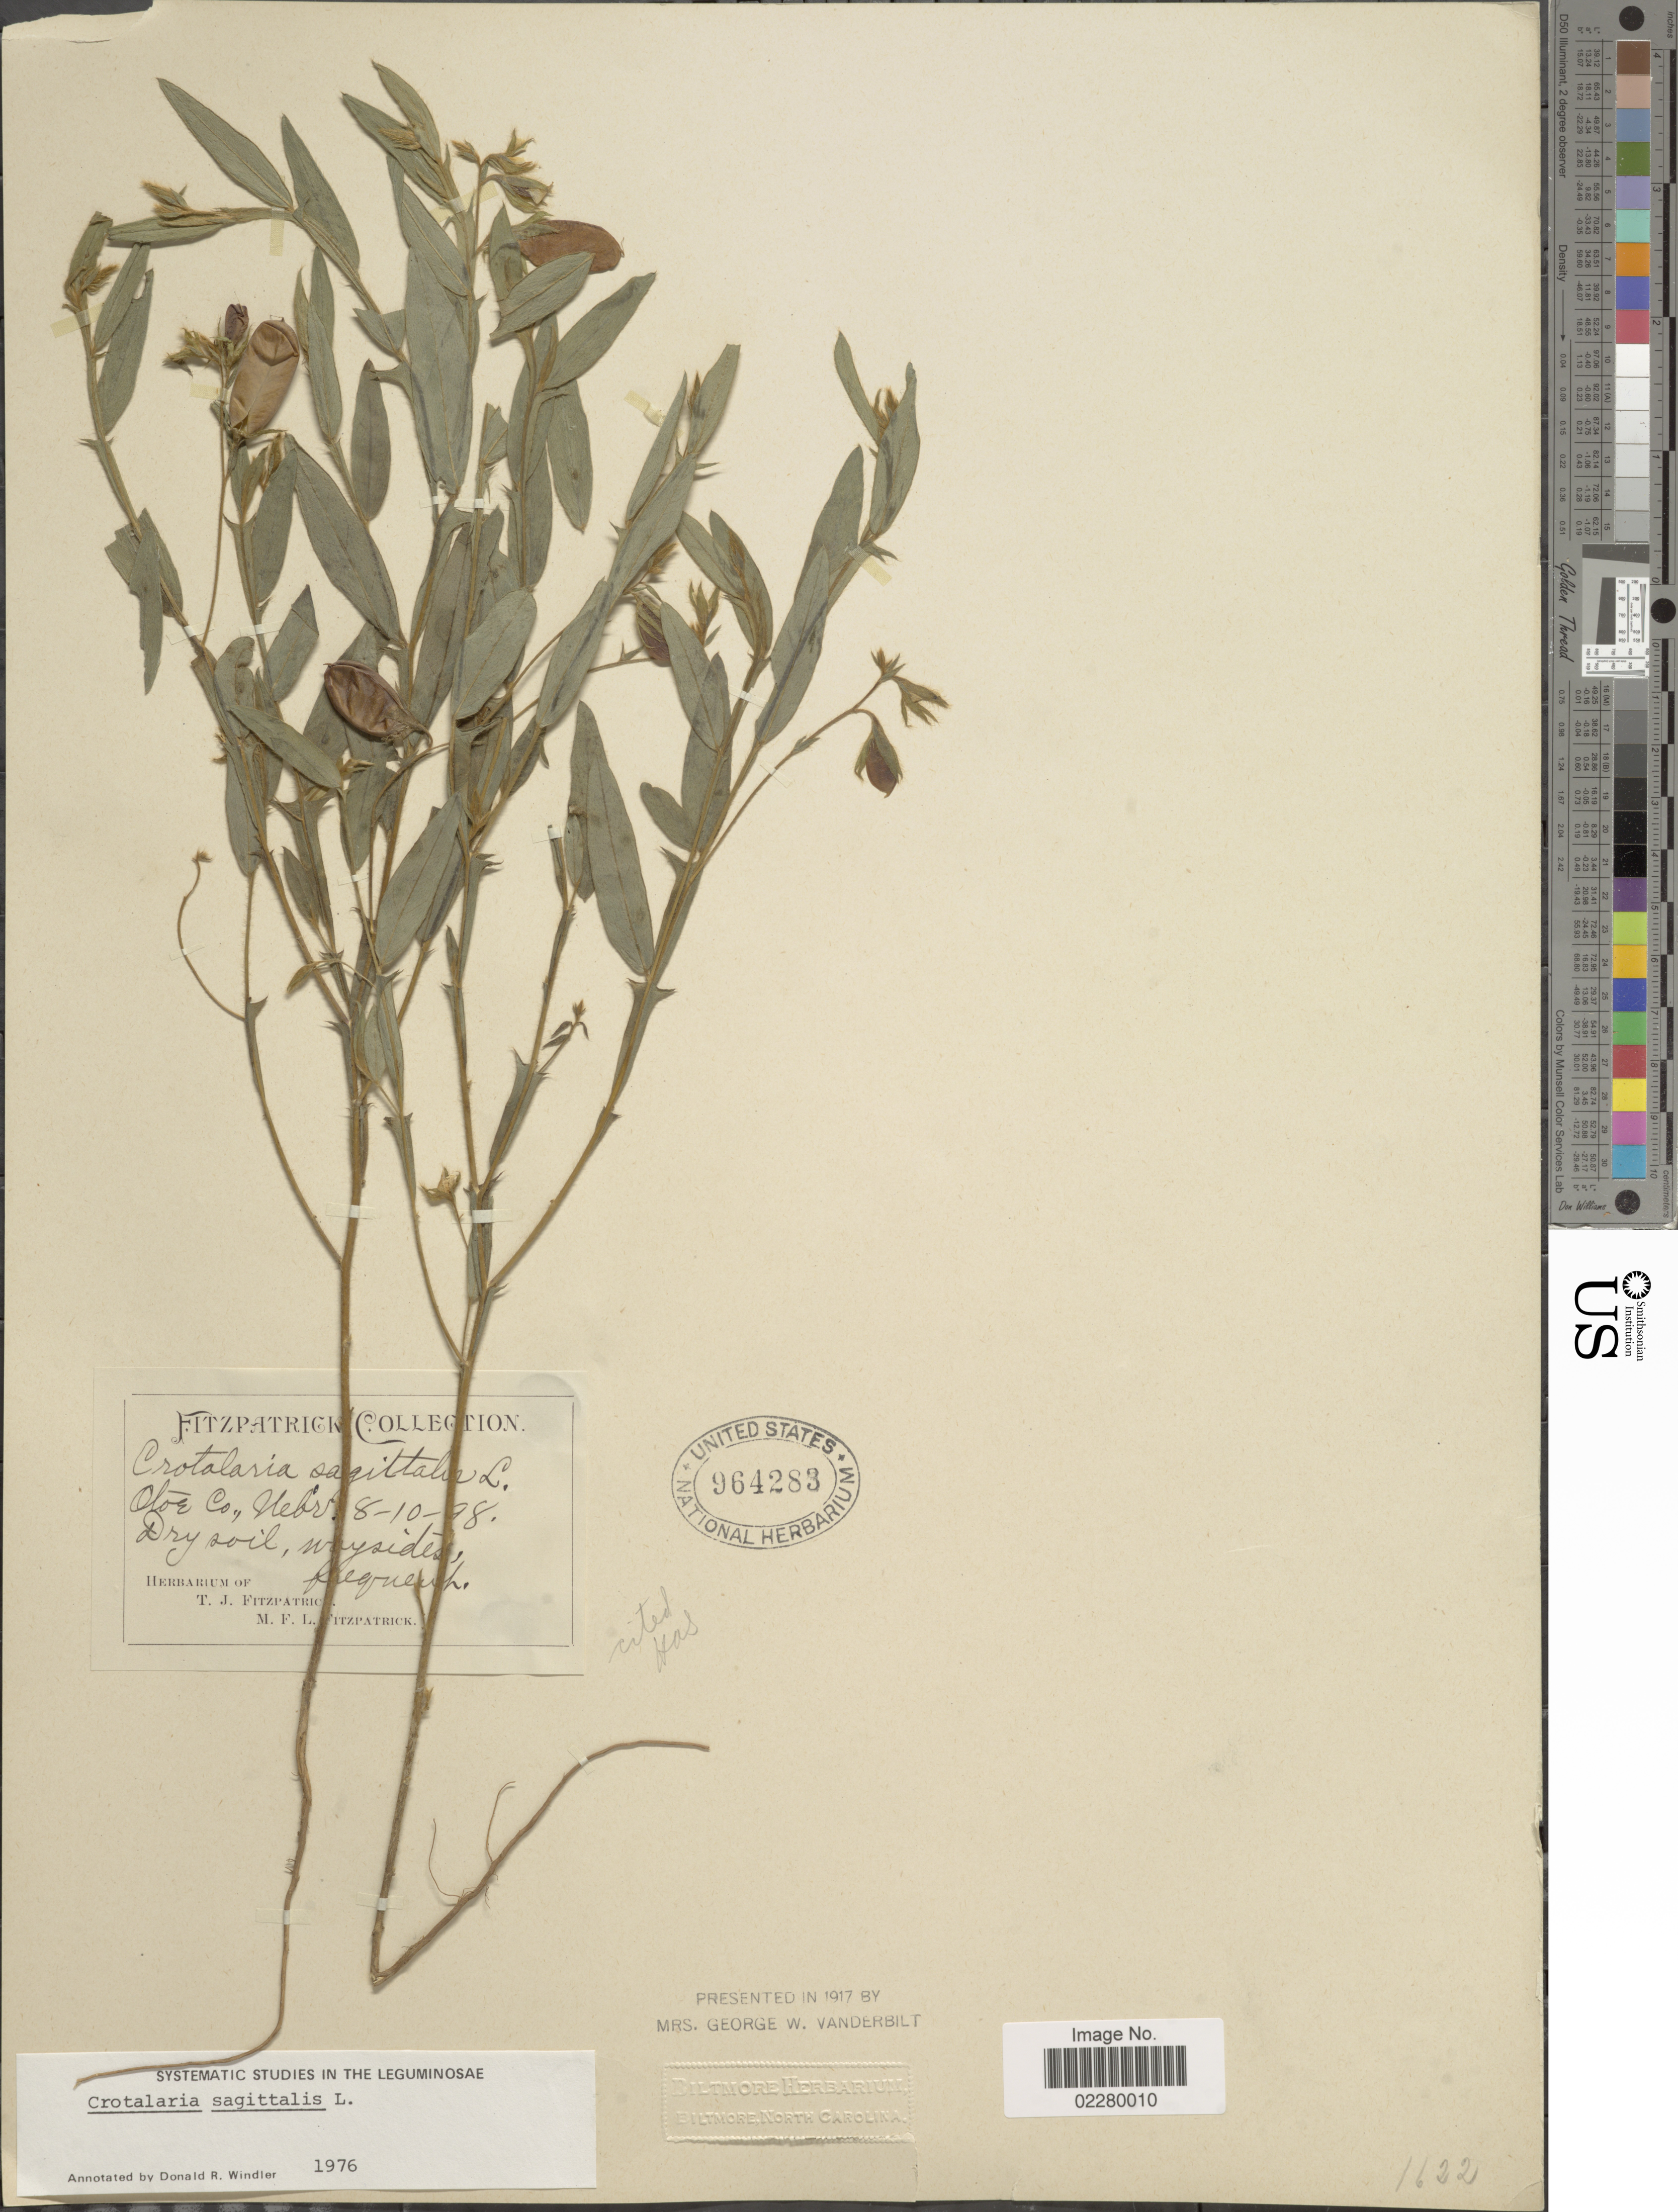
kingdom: Plantae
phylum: Tracheophyta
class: Magnoliopsida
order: Fabales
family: Fabaceae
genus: Crotalaria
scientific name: Crotalaria sagittalis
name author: L.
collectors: ex herb. T. J. Fitzpatrick M. F. L. Fitzpatrick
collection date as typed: Transcribed d/m/y: 10/8/98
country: United States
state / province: Nebraska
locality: Oloe Co., Nebr.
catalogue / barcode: US 9642863